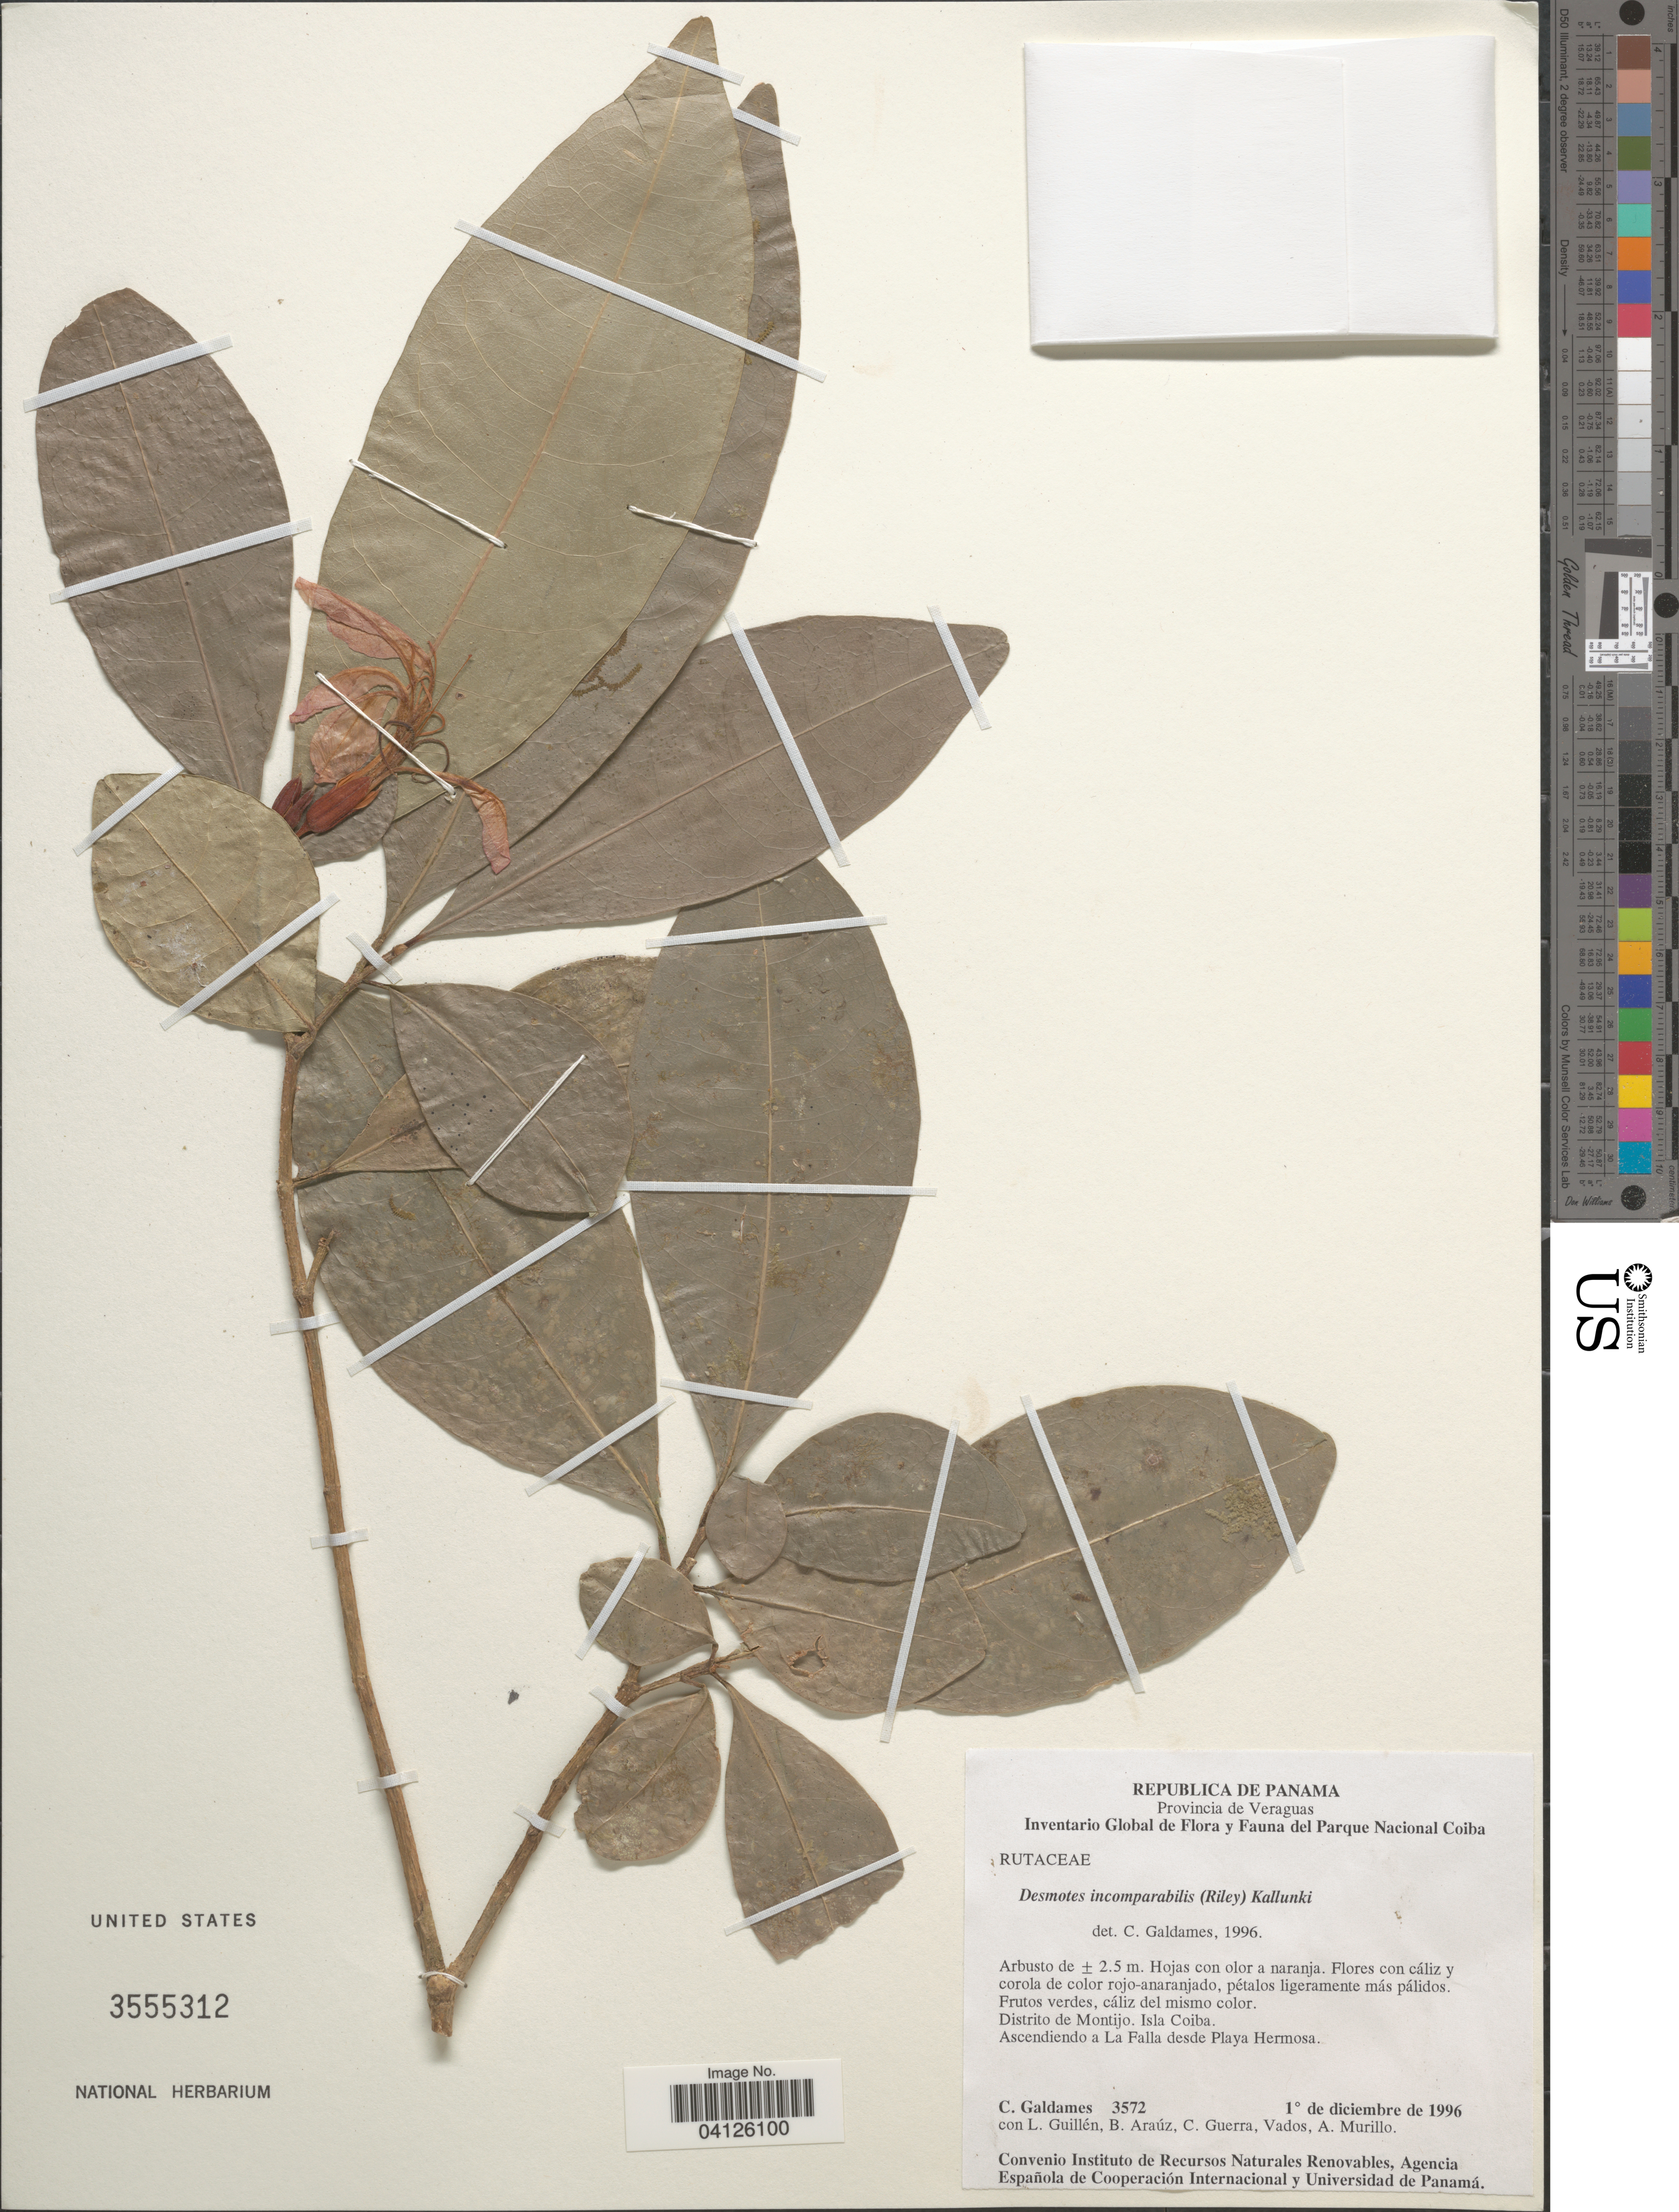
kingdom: Plantae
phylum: Tracheophyta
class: Magnoliopsida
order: Sapindales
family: Rutaceae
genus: Desmotes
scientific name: Desmotes incomparabilis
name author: (L. Riley) Kallunki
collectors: C. Galdames, L. Guillén, B. Araúz, C. Guerra & et al.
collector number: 3572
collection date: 1996-12-01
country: Panama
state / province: Veraguas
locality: Republica de Panama. Distrito de Montijo. Isla Coiba. Ascendiendo a La Falla desde Playa Hermosa.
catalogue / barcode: US 3555312